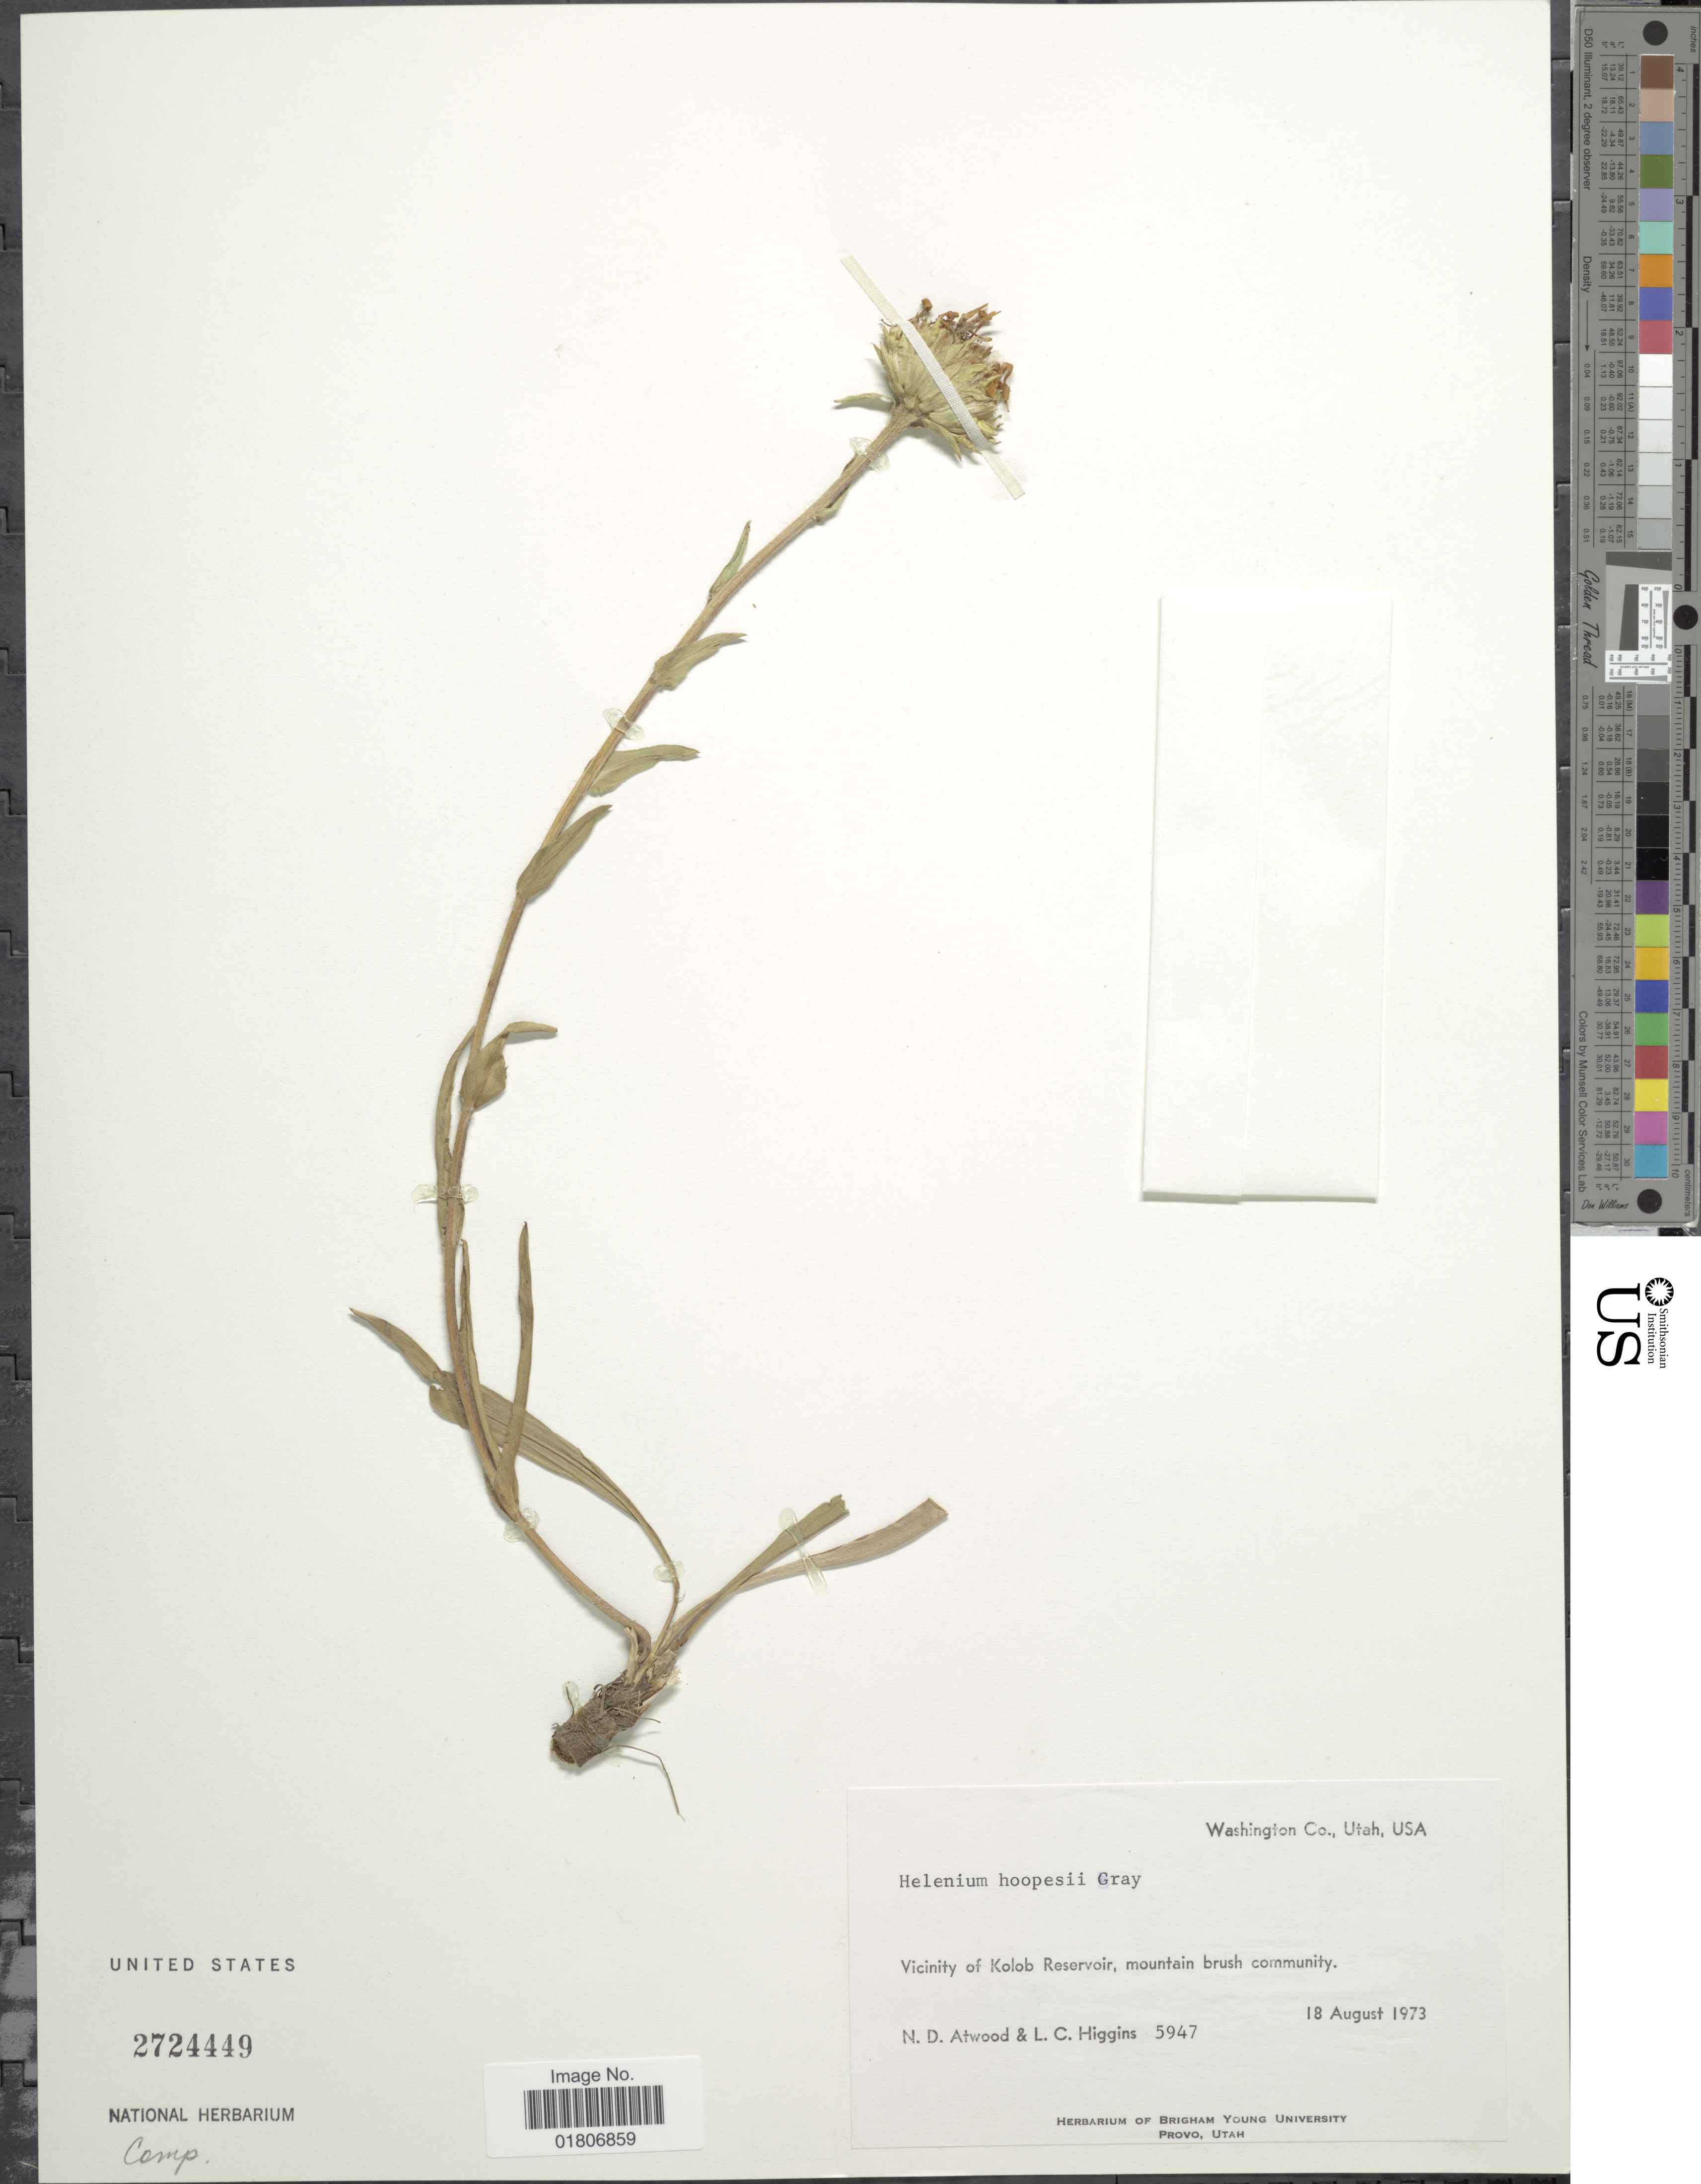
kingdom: Plantae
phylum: Tracheophyta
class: Magnoliopsida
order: Asterales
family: Asteraceae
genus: Dugaldia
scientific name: Dugaldia hoopesii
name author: (A. Gray) Rydb.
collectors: N. Atwood & L. Higgins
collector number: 5947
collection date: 1973-08-18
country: United States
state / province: Utah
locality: Washington Co., Vicinity of Kolob Reservoir, mountain brush community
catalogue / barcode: US 2724449